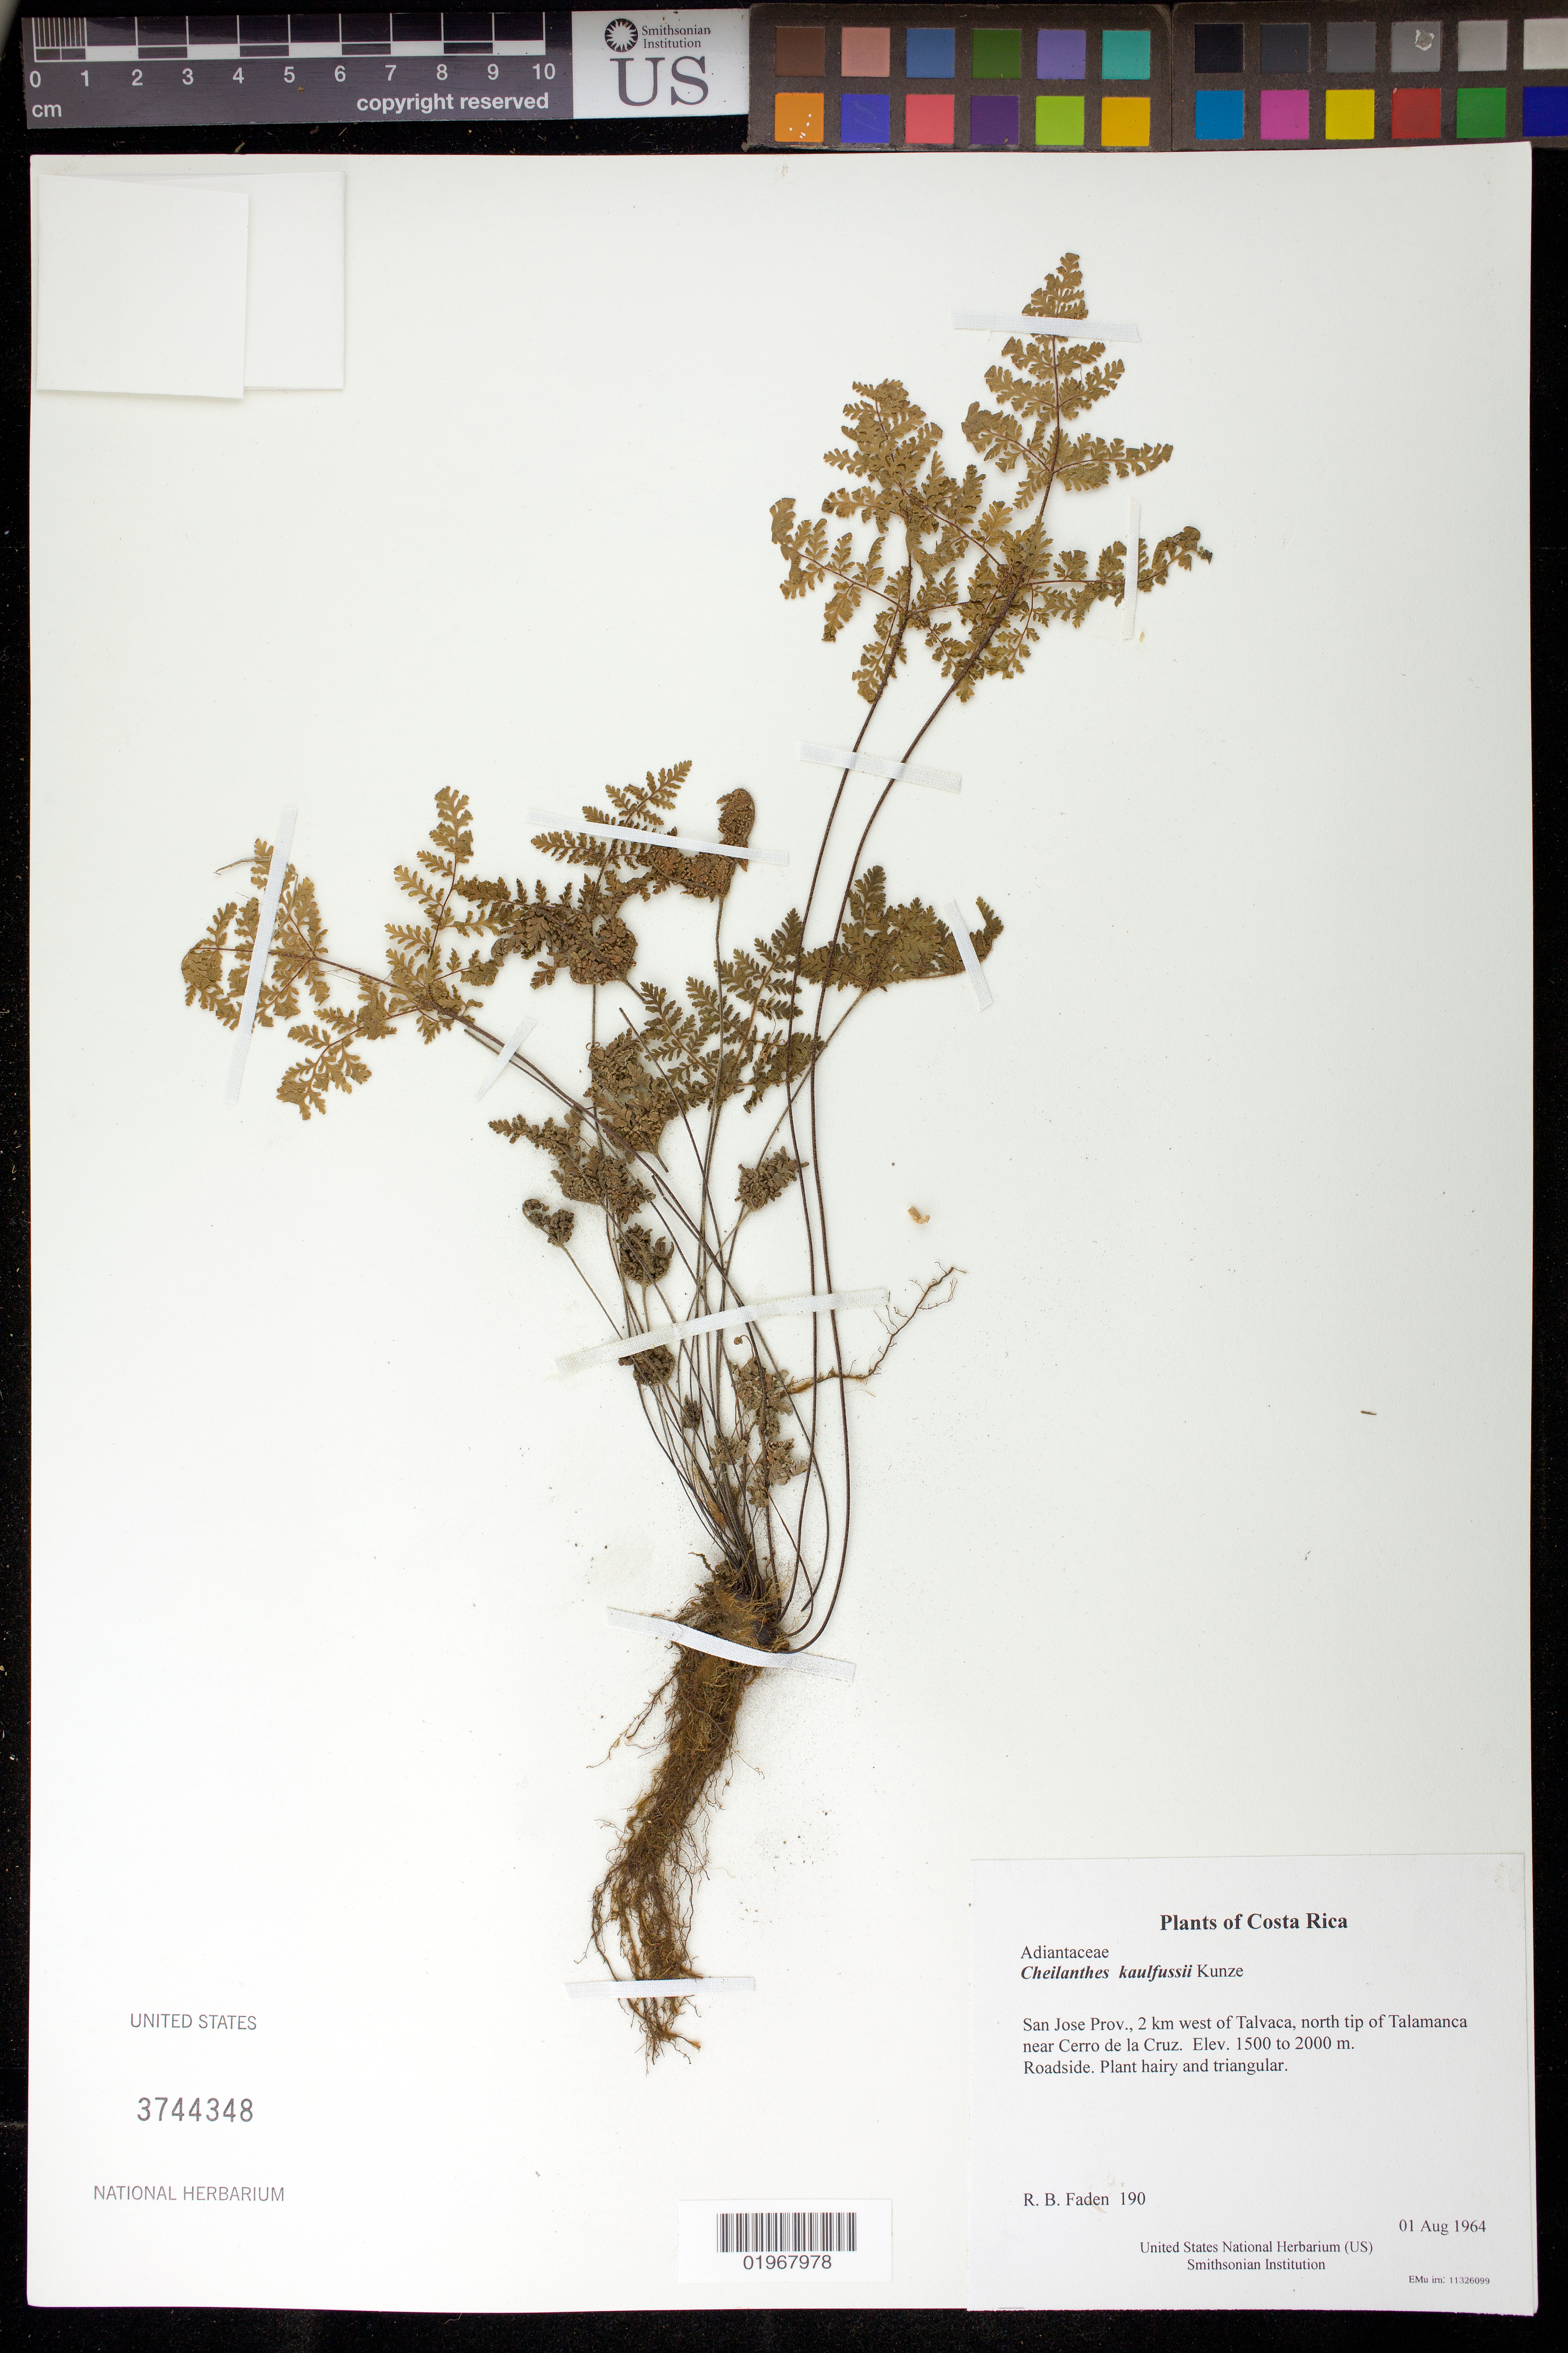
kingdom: Plantae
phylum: Tracheophyta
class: Polypodiopsida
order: Polypodiales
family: Pteridaceae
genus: Cheilanthes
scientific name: Cheilanthes kaulfussii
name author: Kunze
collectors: R. B. Faden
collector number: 190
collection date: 1964-08-01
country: Costa Rica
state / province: San Jose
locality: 2 km west of Talvaca, north tip of Talamanca near Cerro de la Cruz.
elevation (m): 1500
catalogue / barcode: US 3744348